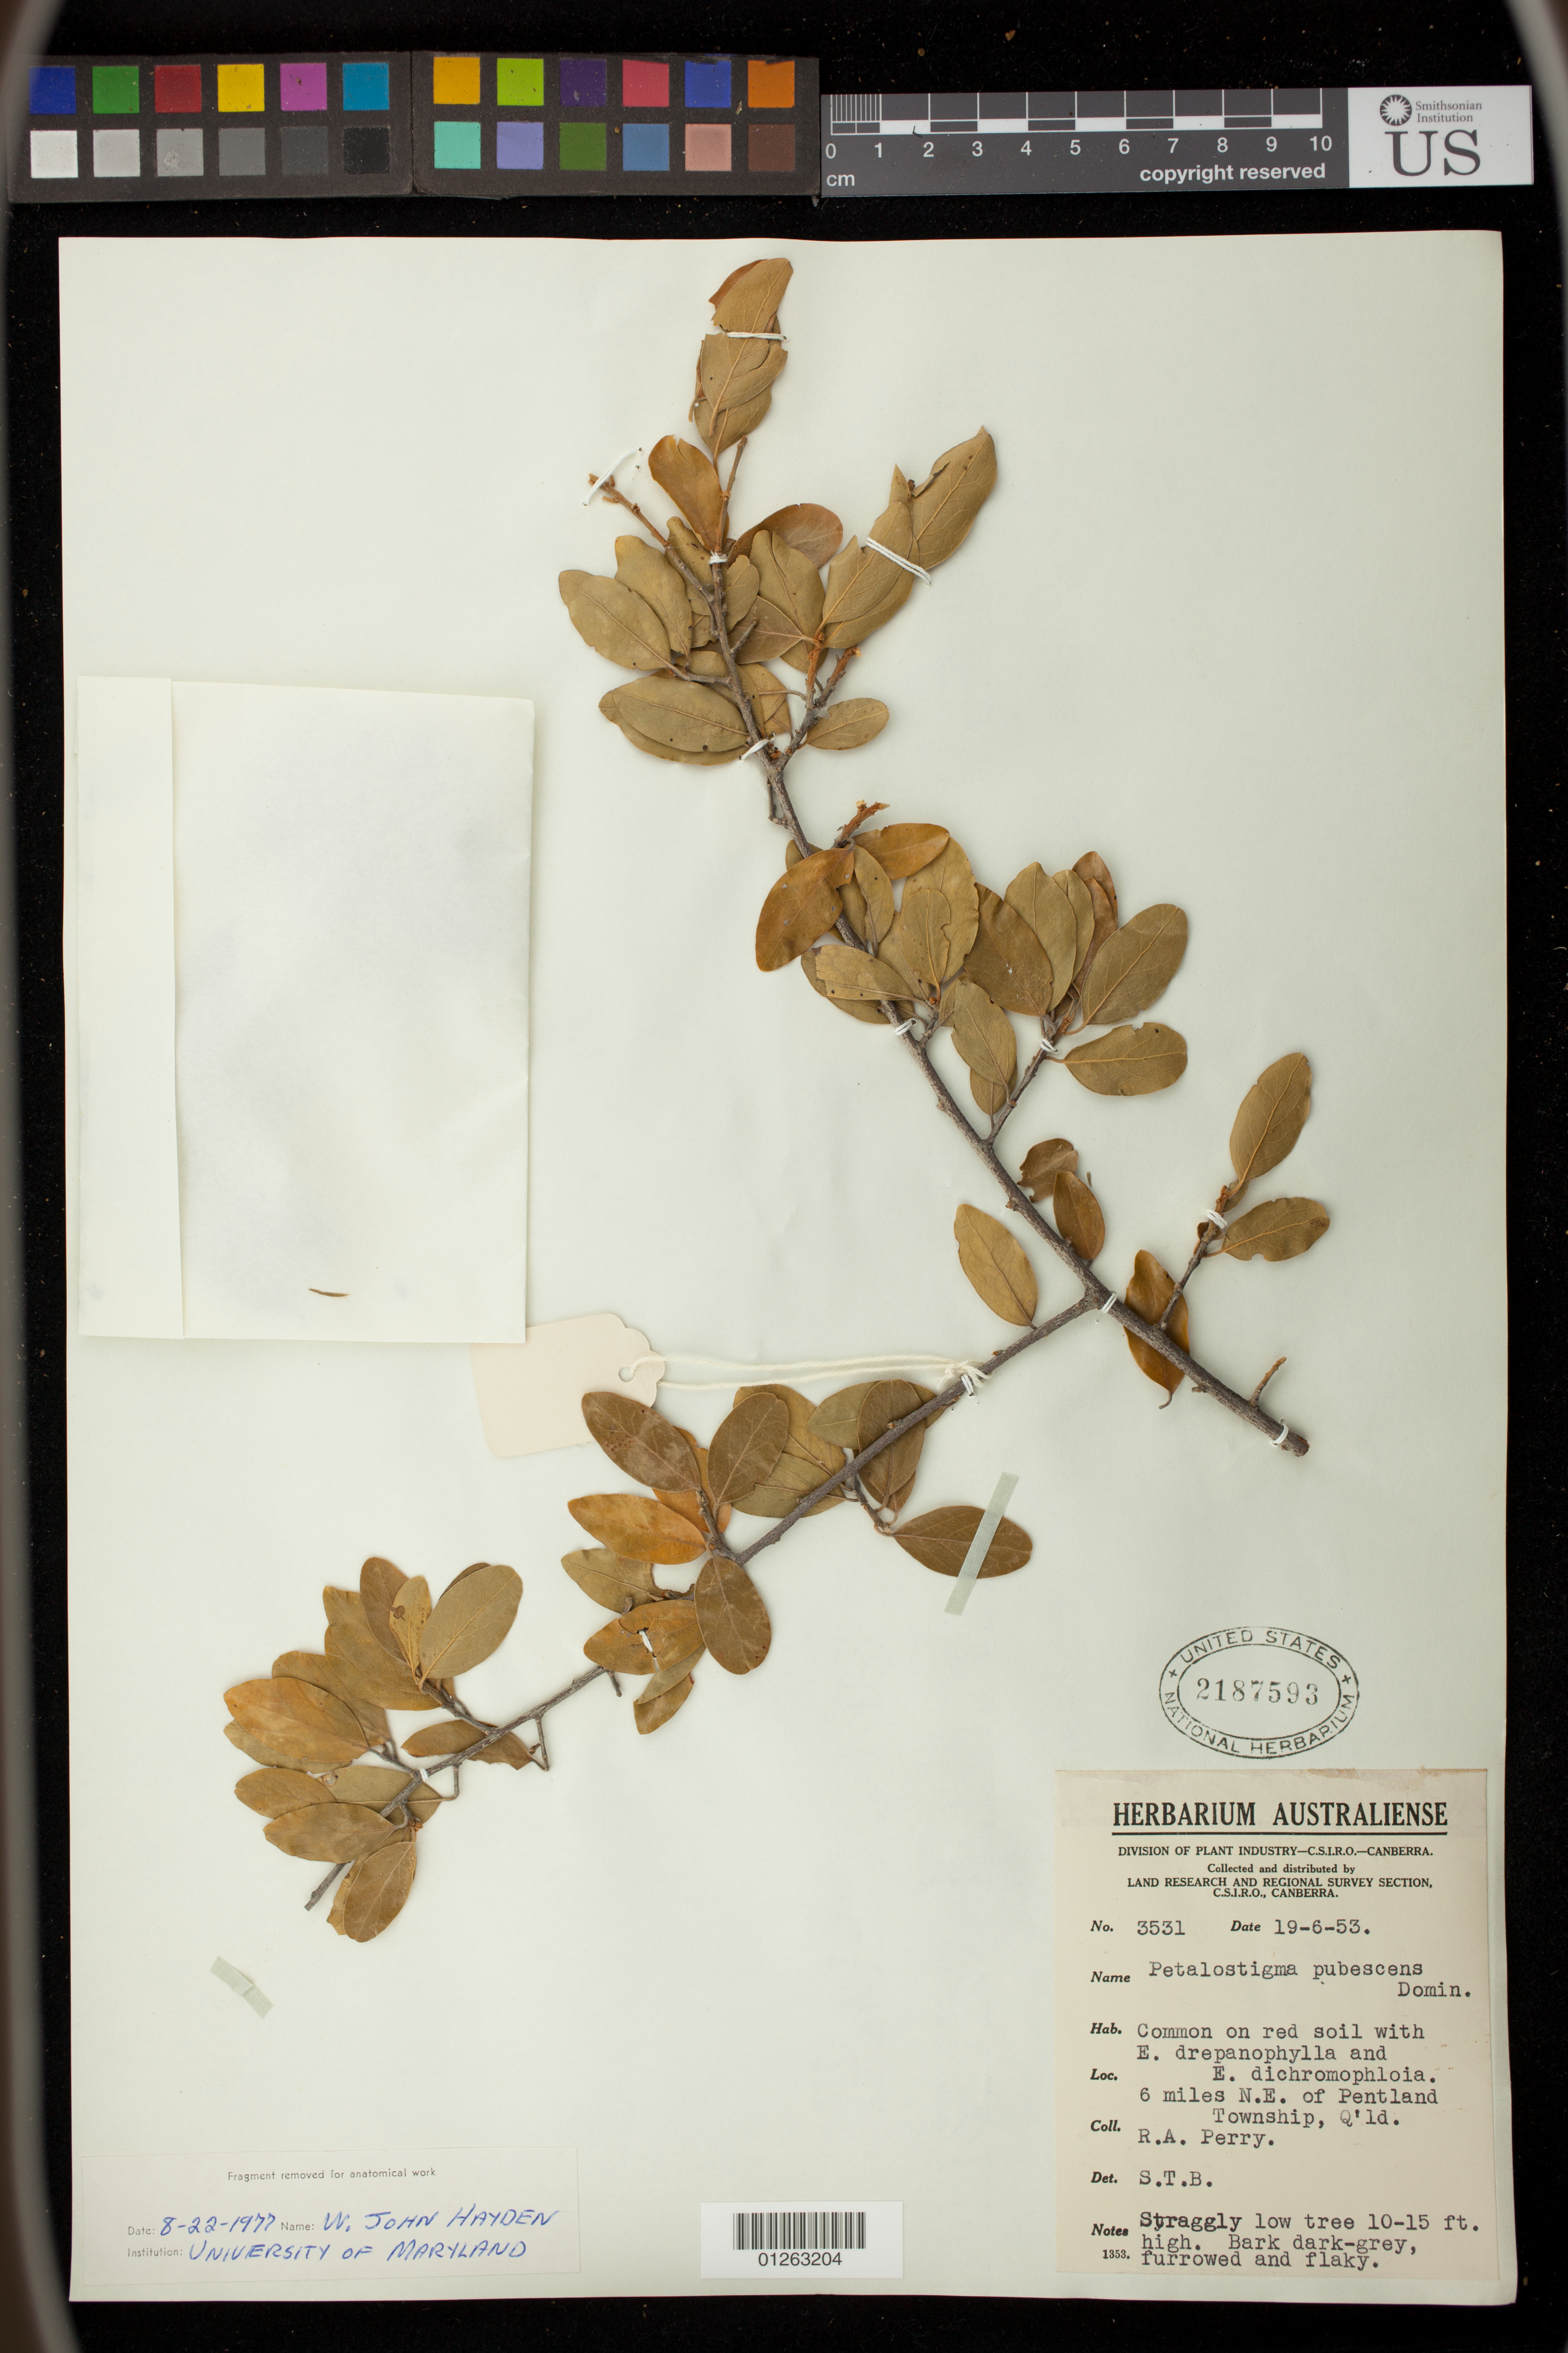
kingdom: Plantae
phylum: Tracheophyta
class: Magnoliopsida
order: Malpighiales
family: Picrodendraceae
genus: Petalostigma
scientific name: Petalostigma pubescens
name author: Domin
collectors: R. Perry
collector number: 3531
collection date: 1953-06-19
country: Australia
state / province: Queensland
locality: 6 miles N.E. of Pentland Township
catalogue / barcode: US 2187593